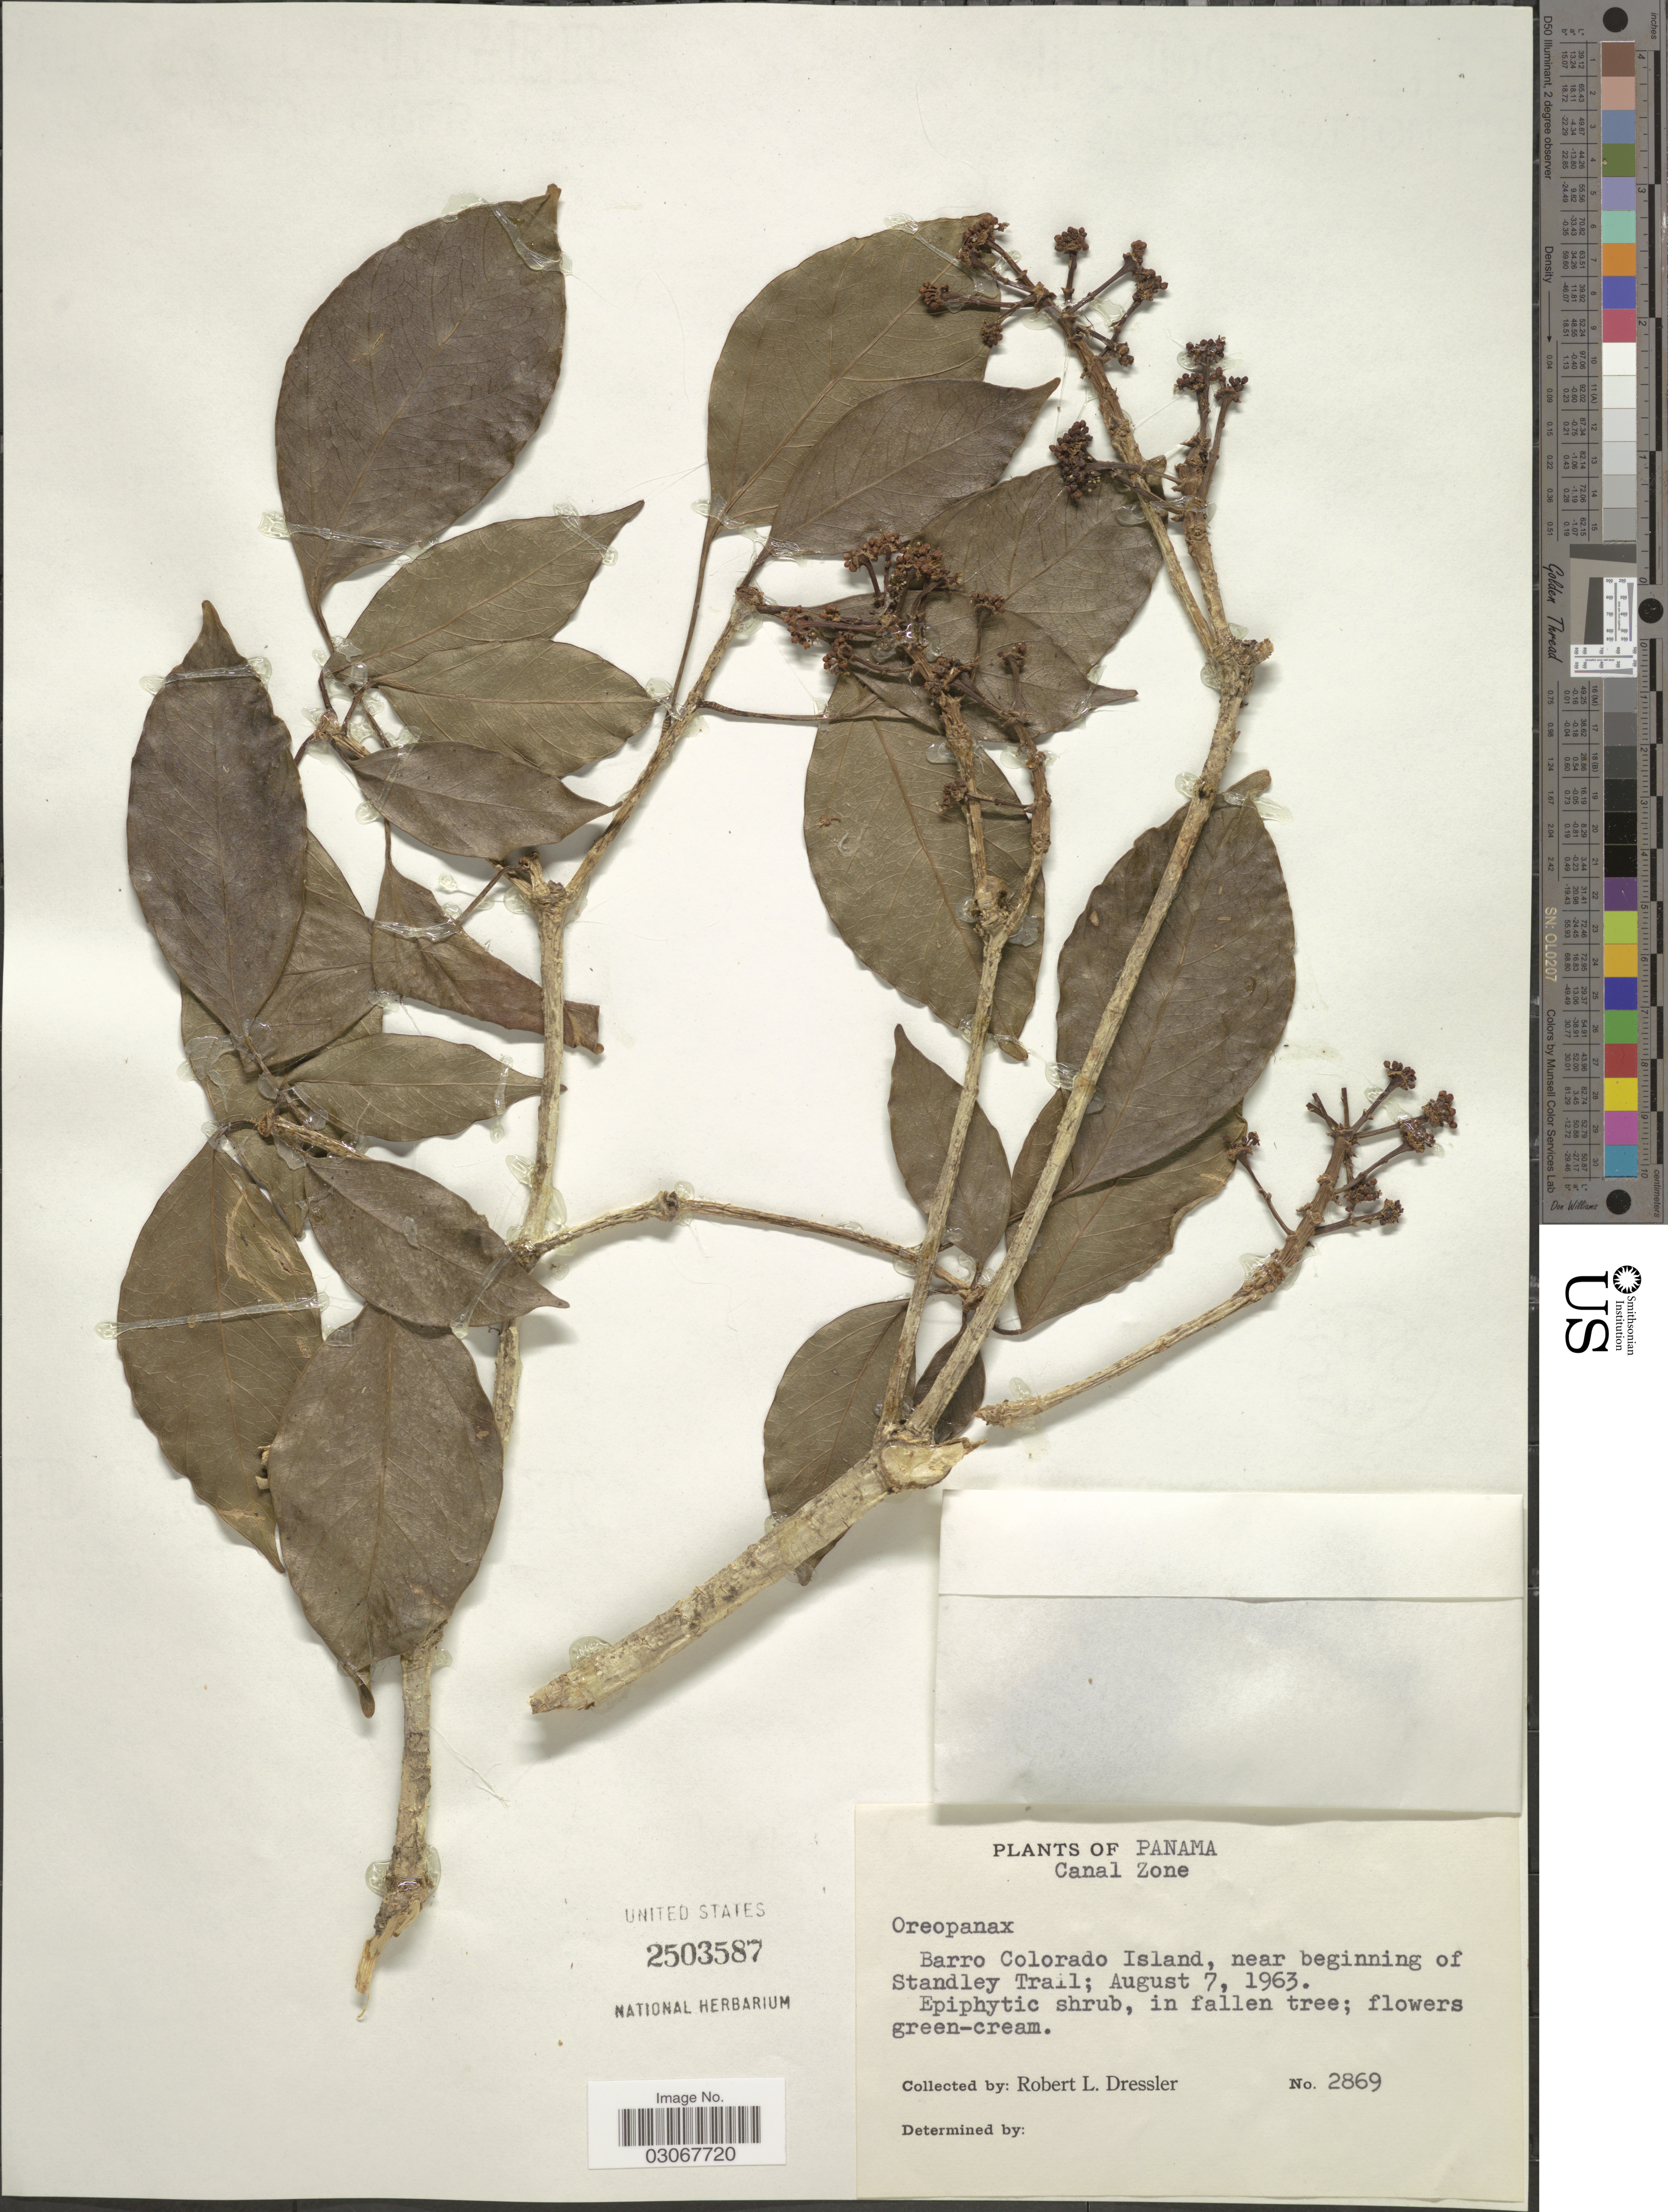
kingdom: Plantae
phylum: Tracheophyta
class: Magnoliopsida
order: Apiales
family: Araliaceae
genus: Oreopanax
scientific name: Oreopanax sp.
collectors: R. Dressler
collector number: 2869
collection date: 1963-08-07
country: Panama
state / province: Panamá Oeste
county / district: Canal Zone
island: Barro Colorado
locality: Canal Zone. Barro Colorado Island, near beginning of Standley Trail.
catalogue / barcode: US 2503587